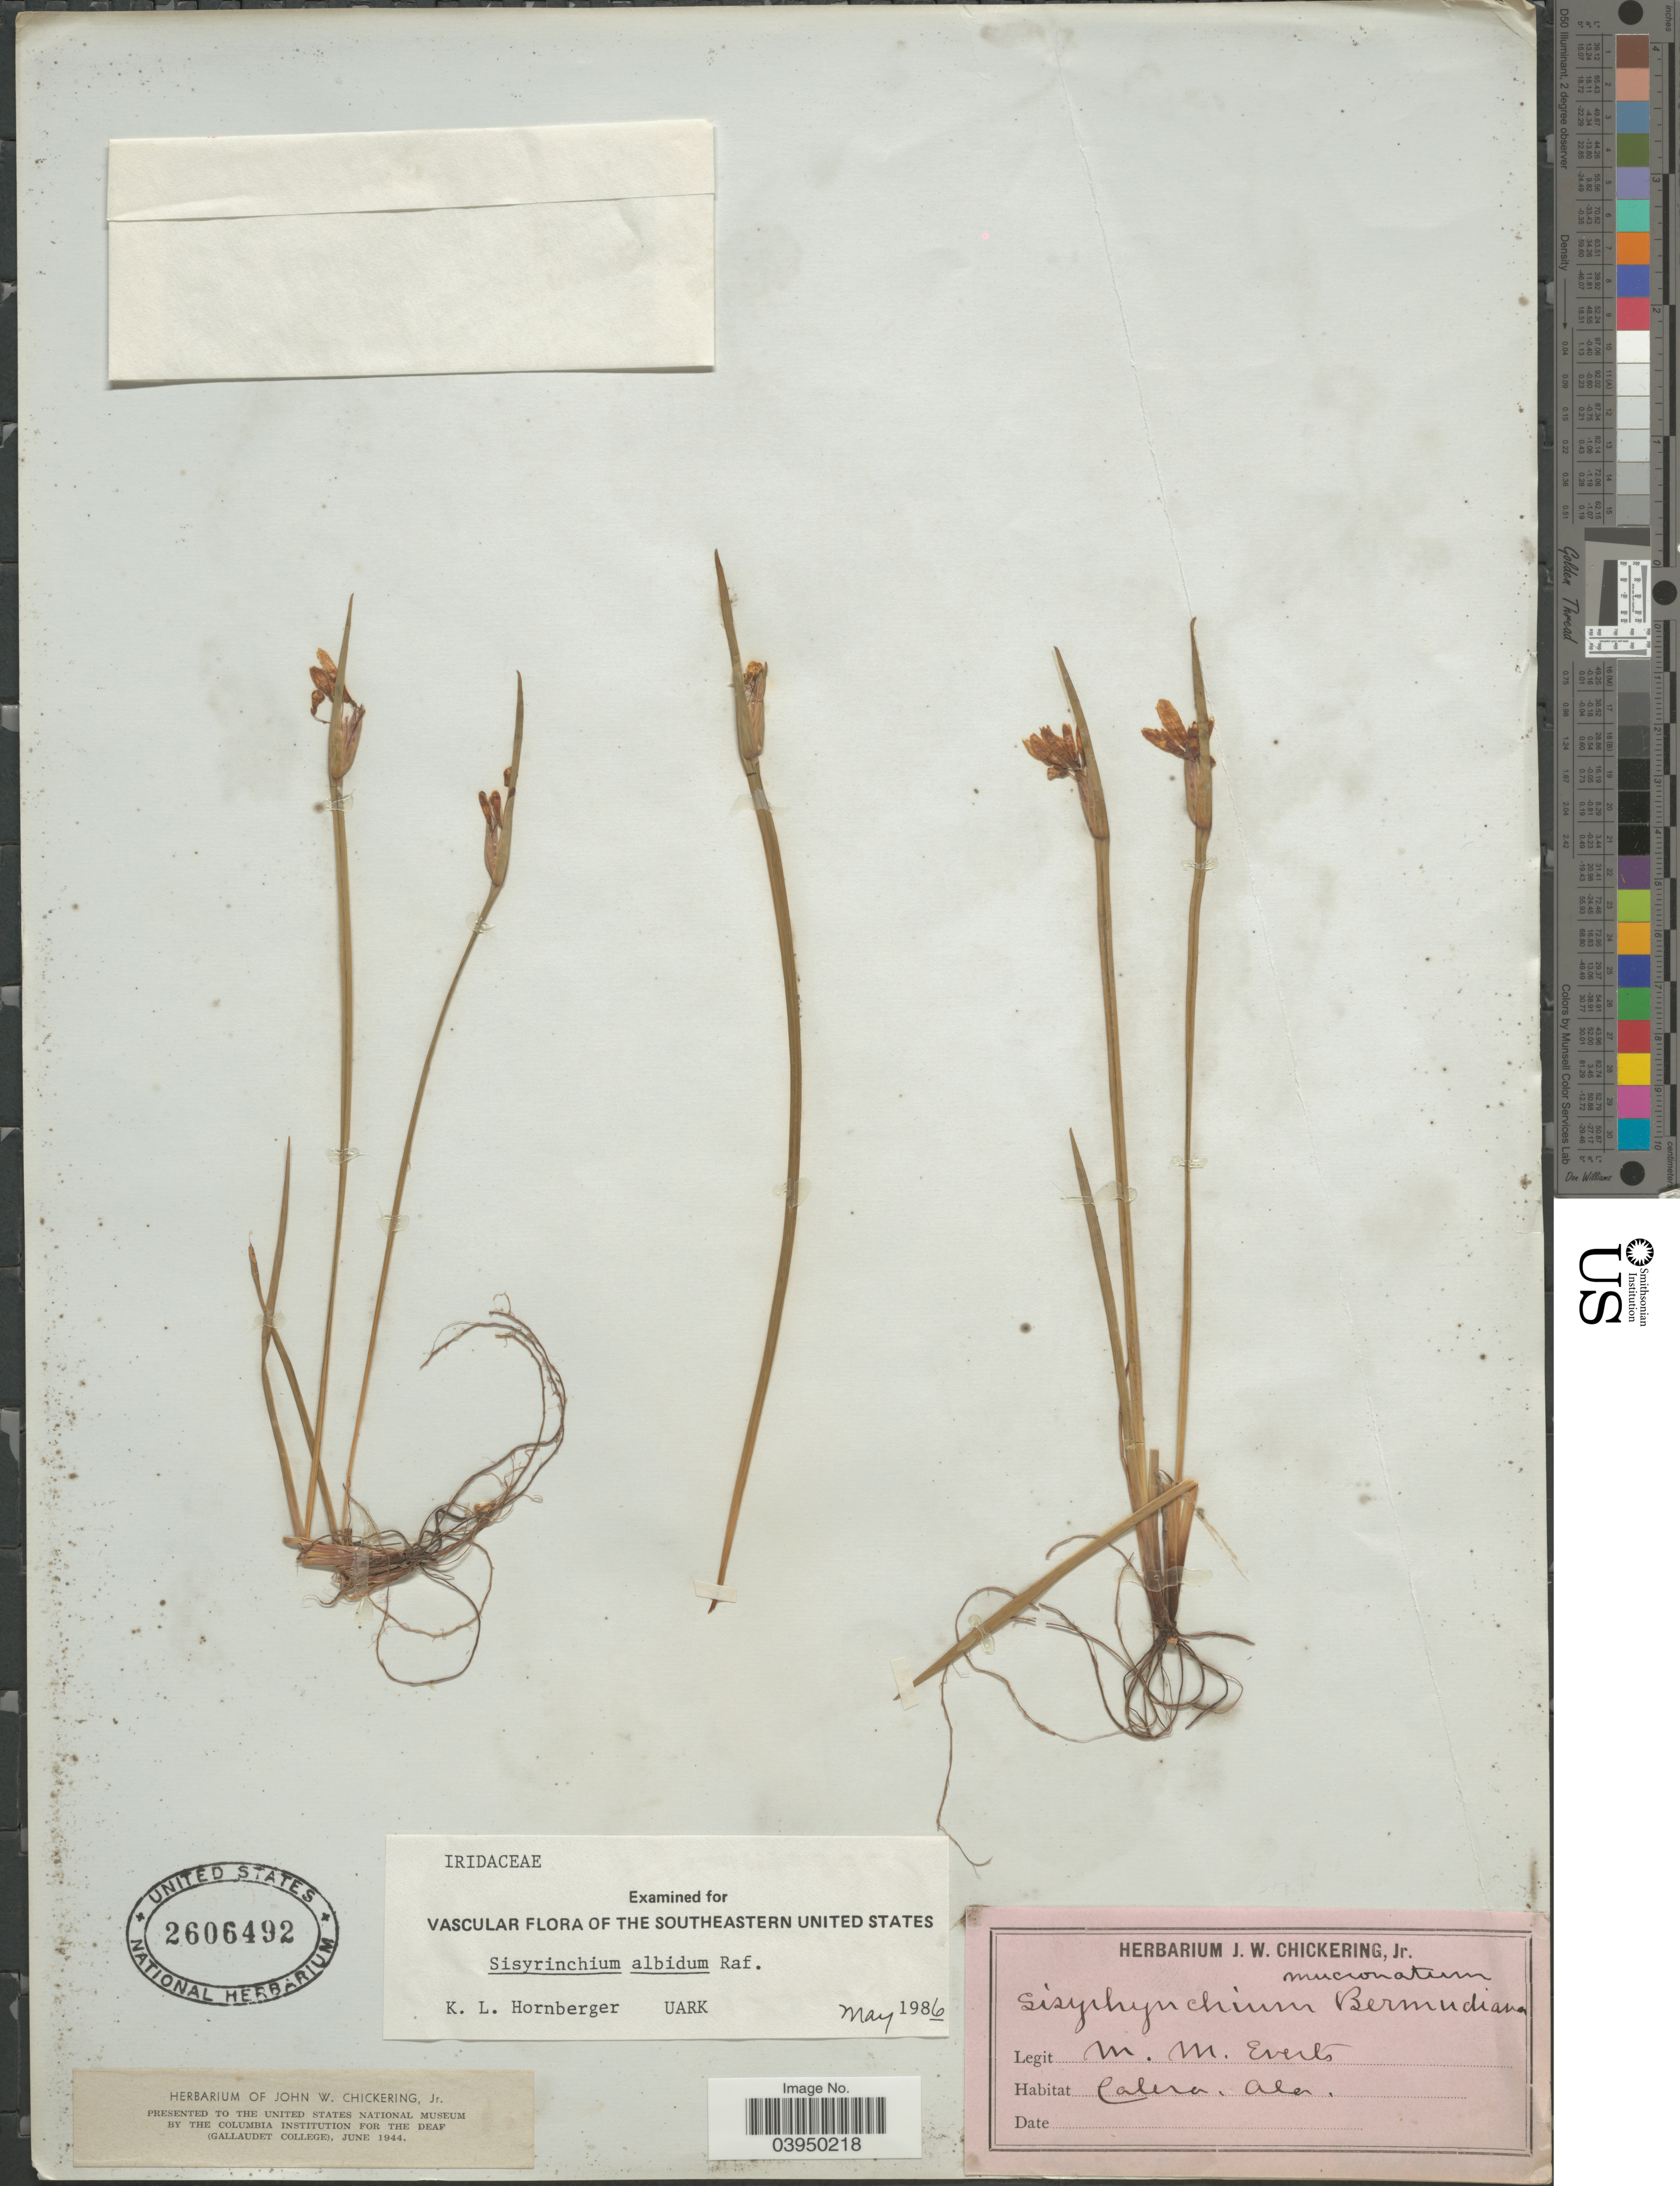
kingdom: Plantae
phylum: Tracheophyta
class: Liliopsida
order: Asparagales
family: Iridaceae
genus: Sisyrinchium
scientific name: Sisyrinchium albidum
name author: Raf.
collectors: M. Everts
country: United States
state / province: Alabama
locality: Calera.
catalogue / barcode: US 2606492